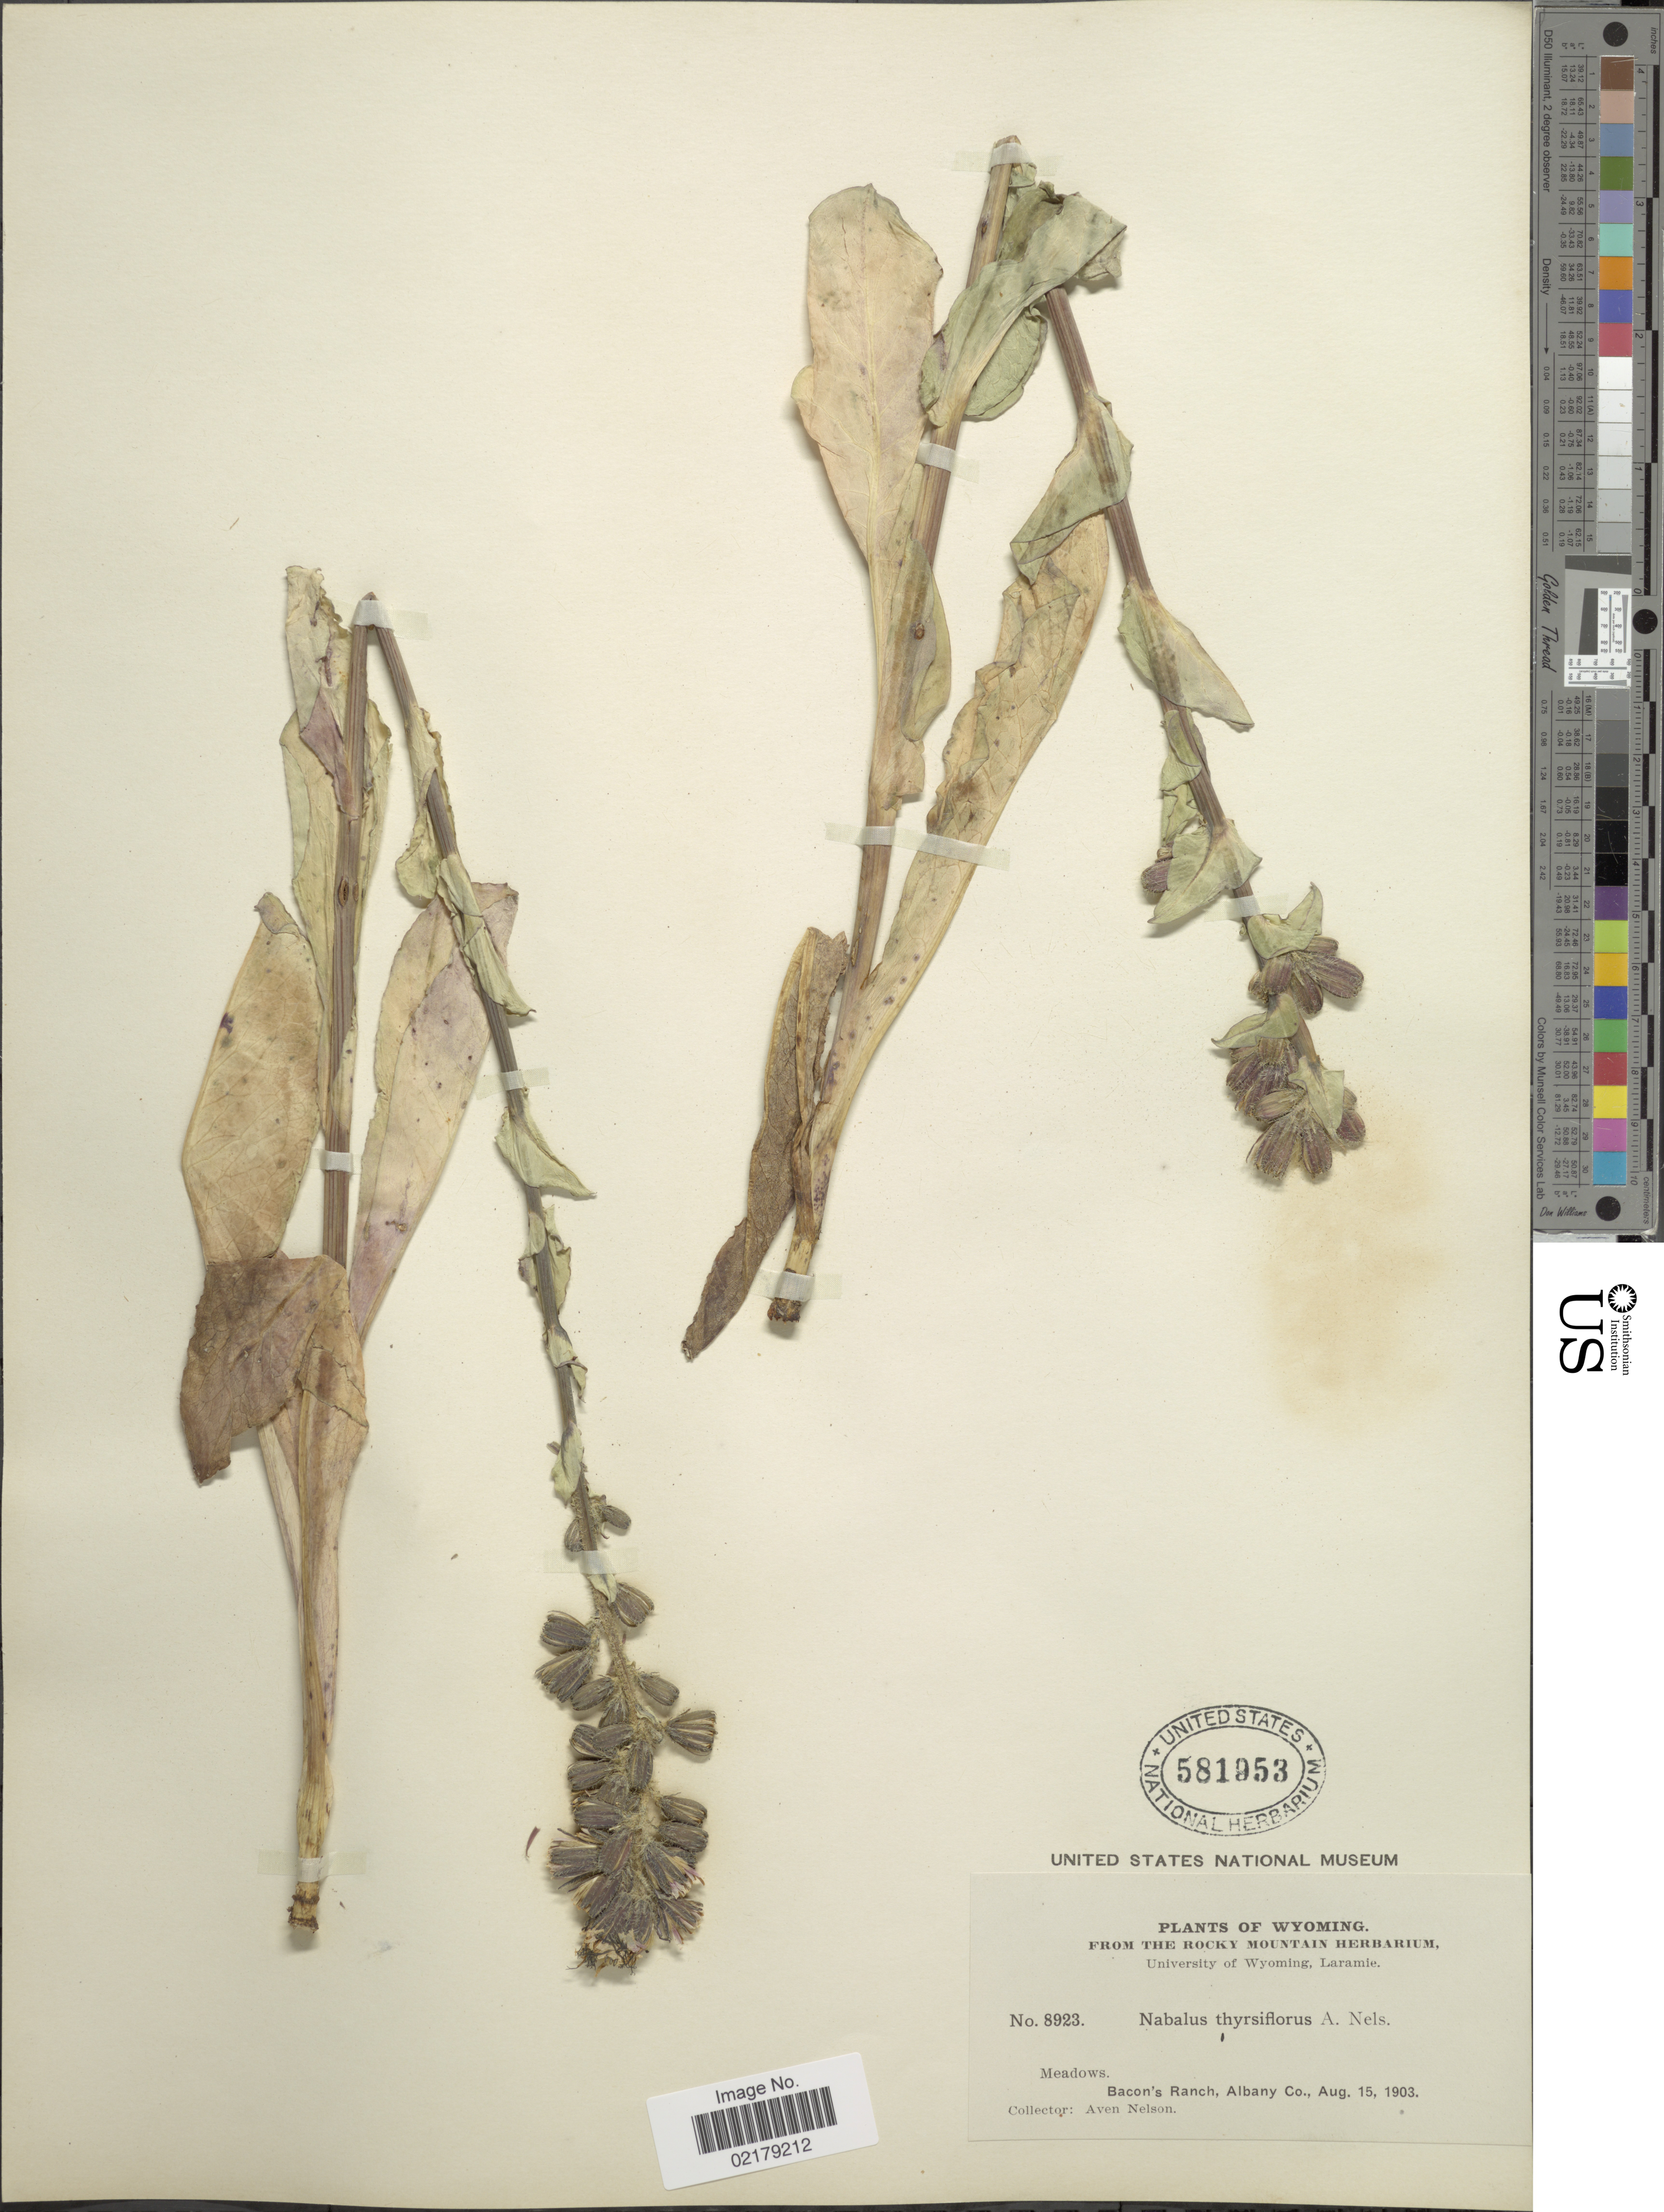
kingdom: Plantae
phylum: Tracheophyta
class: Magnoliopsida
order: Asterales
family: Asteraceae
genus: Nabalus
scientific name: Nabalus racemosus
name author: (Michx.) Hook.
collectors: A. Nelson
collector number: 8923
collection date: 1903-08-15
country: United States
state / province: Wyoming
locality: Meadows. Bacon's Ranch, Albany Co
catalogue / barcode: US 581953